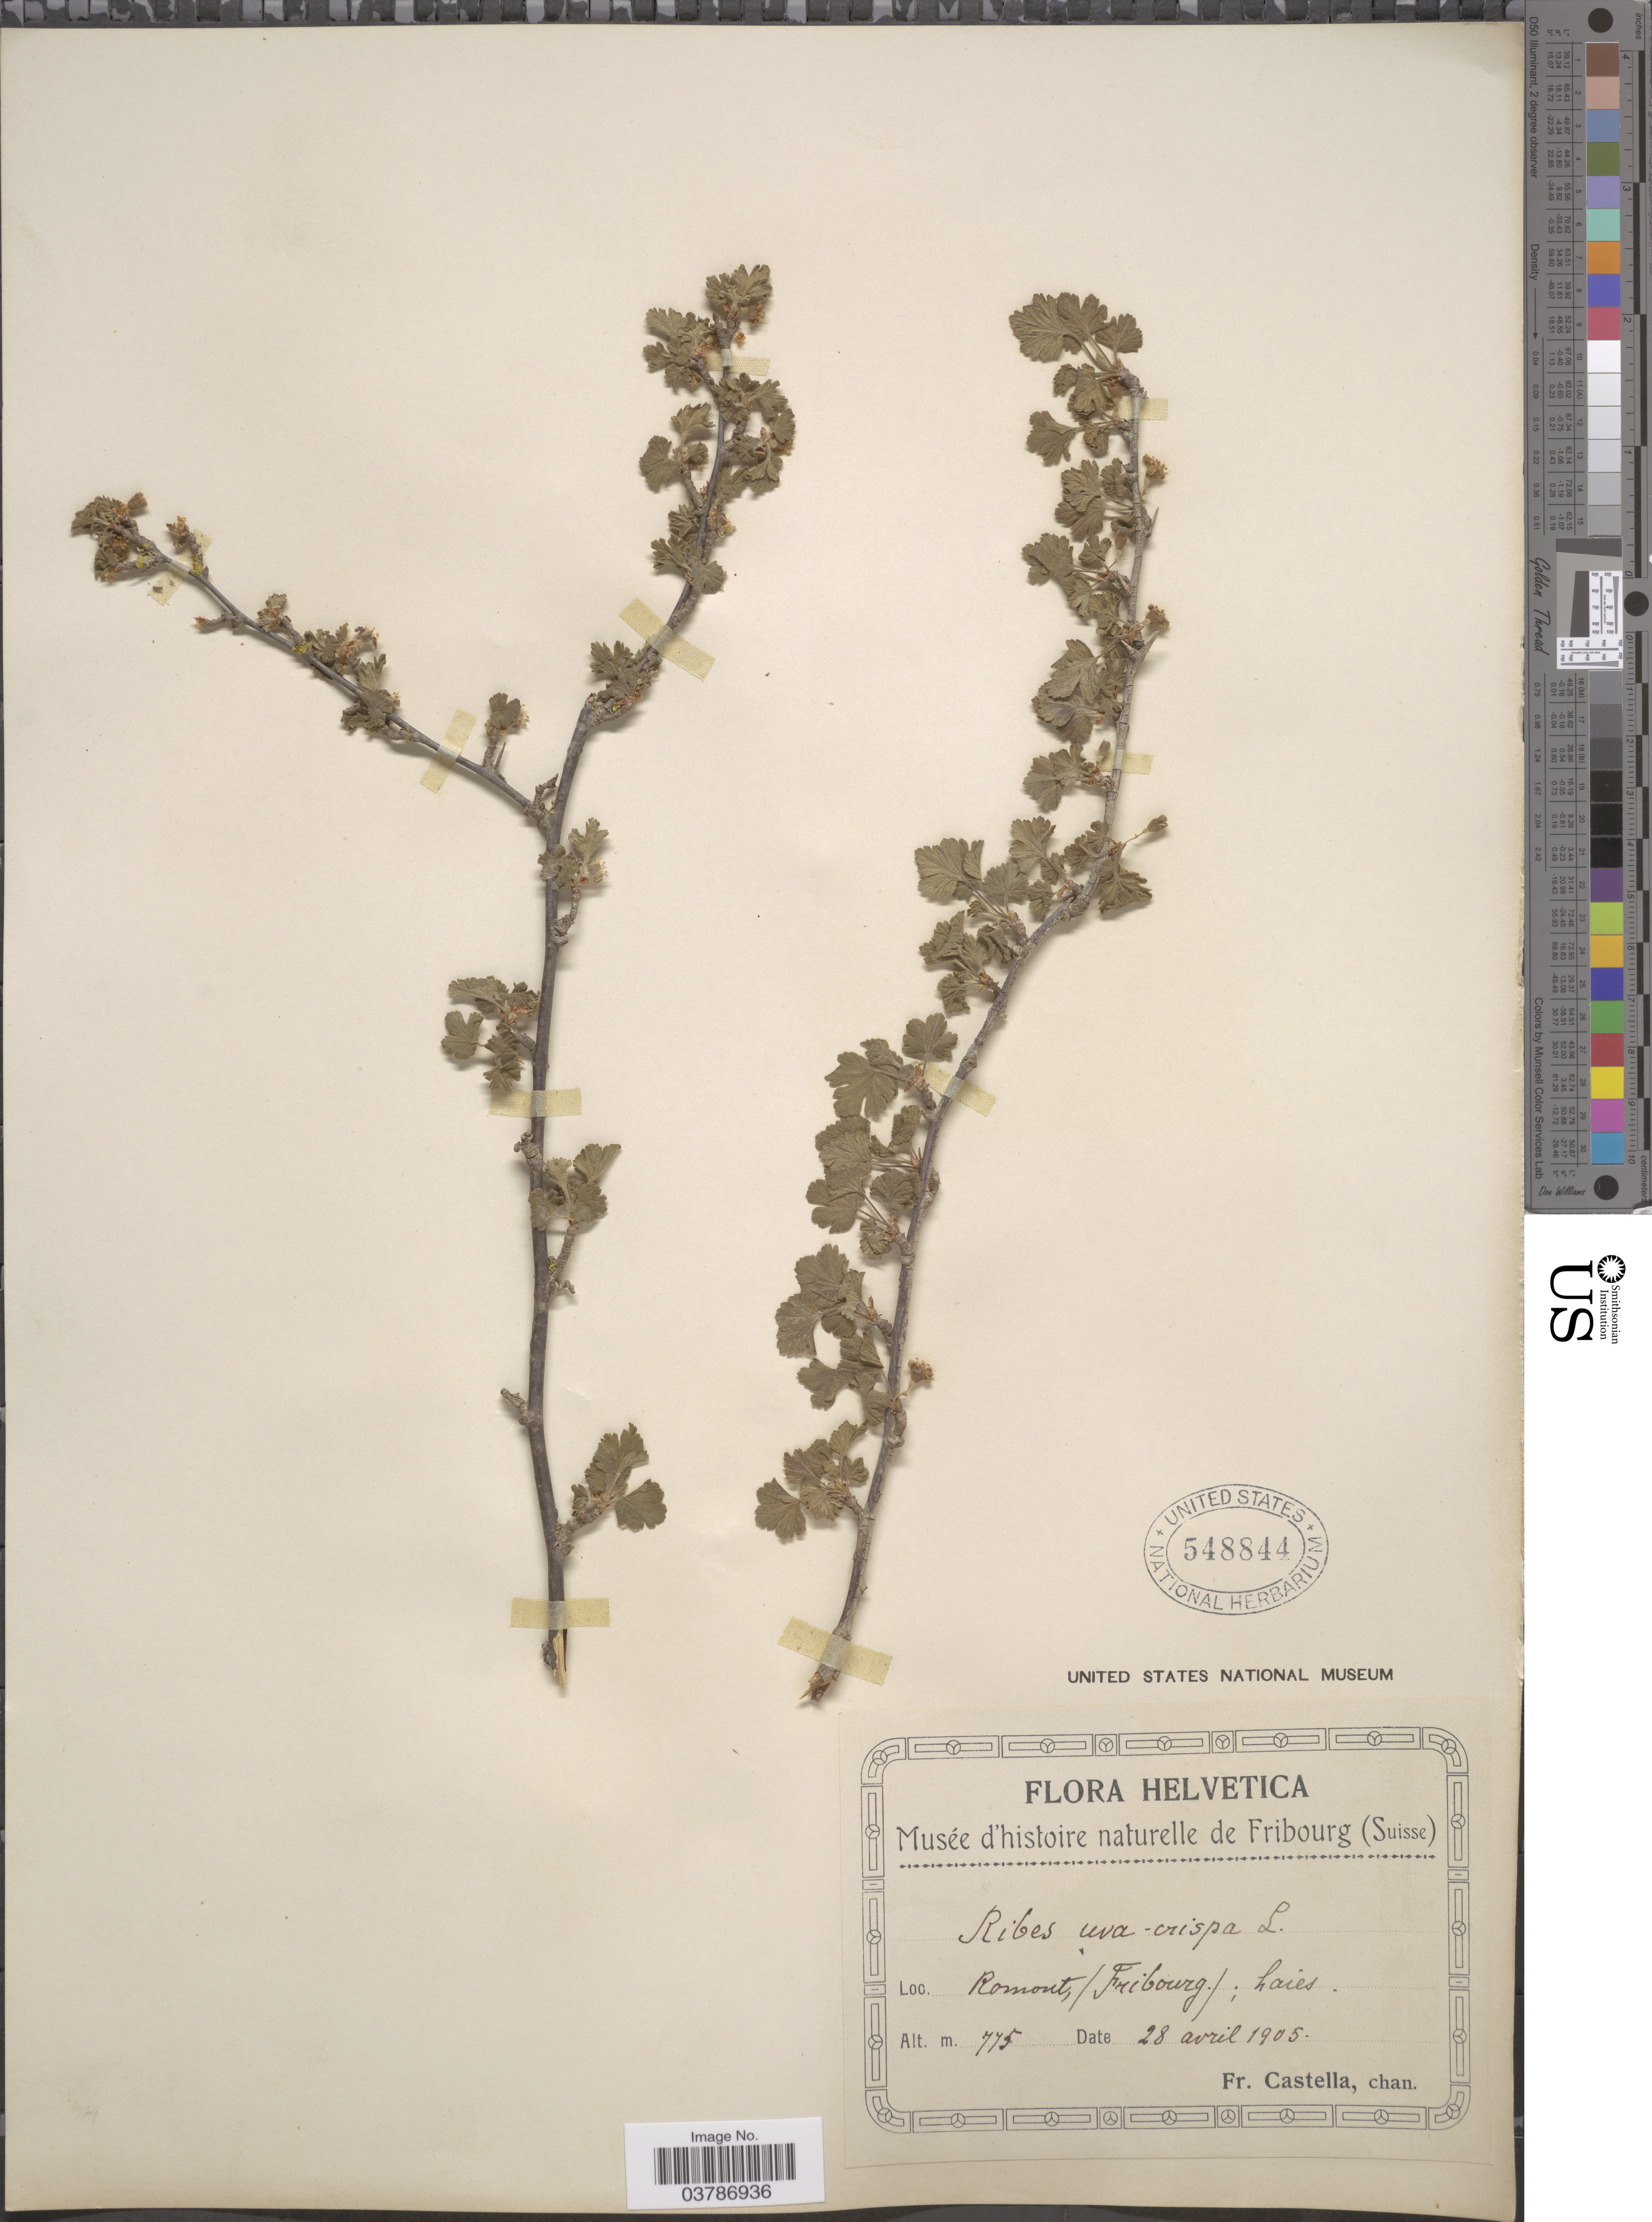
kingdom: Plantae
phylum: Tracheophyta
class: Magnoliopsida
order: Saxifragales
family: Grossulariaceae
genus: Ribes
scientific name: Ribes uva-crispa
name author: L.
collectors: Fr. Castella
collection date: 1905-04-28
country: Switzerland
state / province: Fribourg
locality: Helvetica. Romout; haies.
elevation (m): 775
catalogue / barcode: US 548844